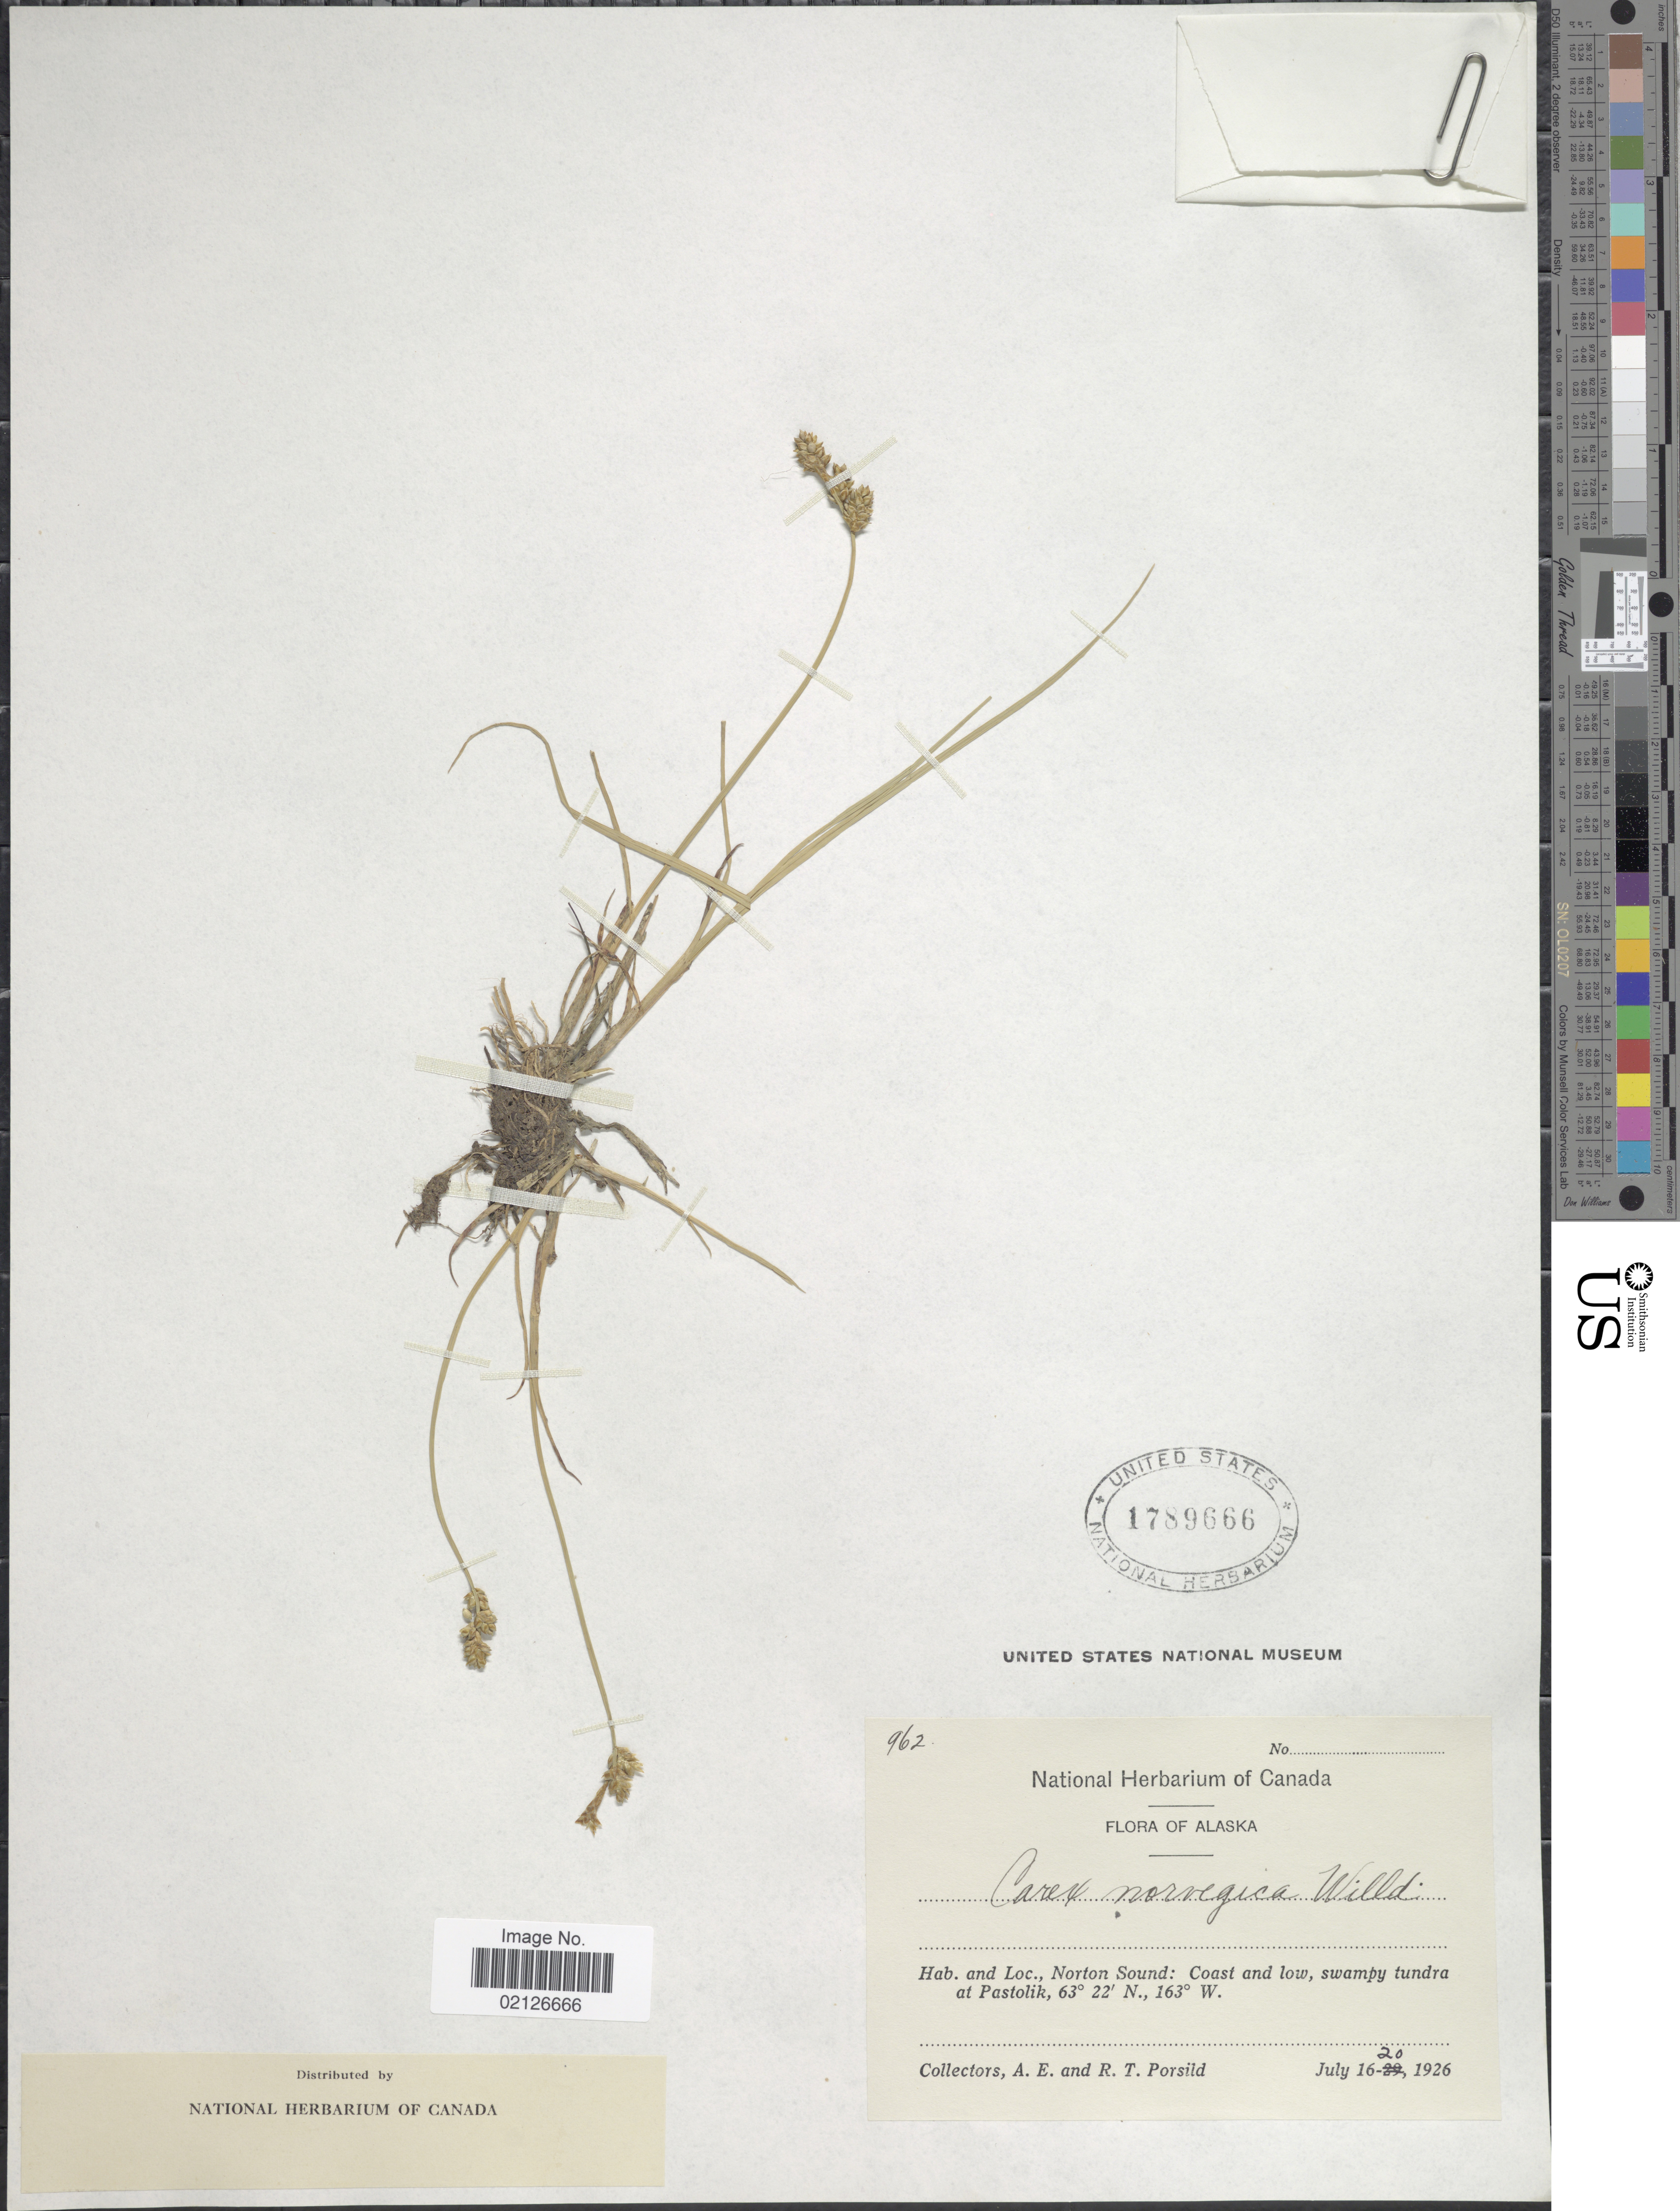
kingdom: Plantae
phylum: Tracheophyta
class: Liliopsida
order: Poales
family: Cyperaceae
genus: Carex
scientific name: Carex norvegica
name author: Retz.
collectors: A. E. Porsild & R. T. Porsild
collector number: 962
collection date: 1926-07-16/1926-07-20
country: United States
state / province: Alaska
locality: Norton Sound: Coast and low, swampy tundra at Pastolik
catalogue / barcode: US 1789666